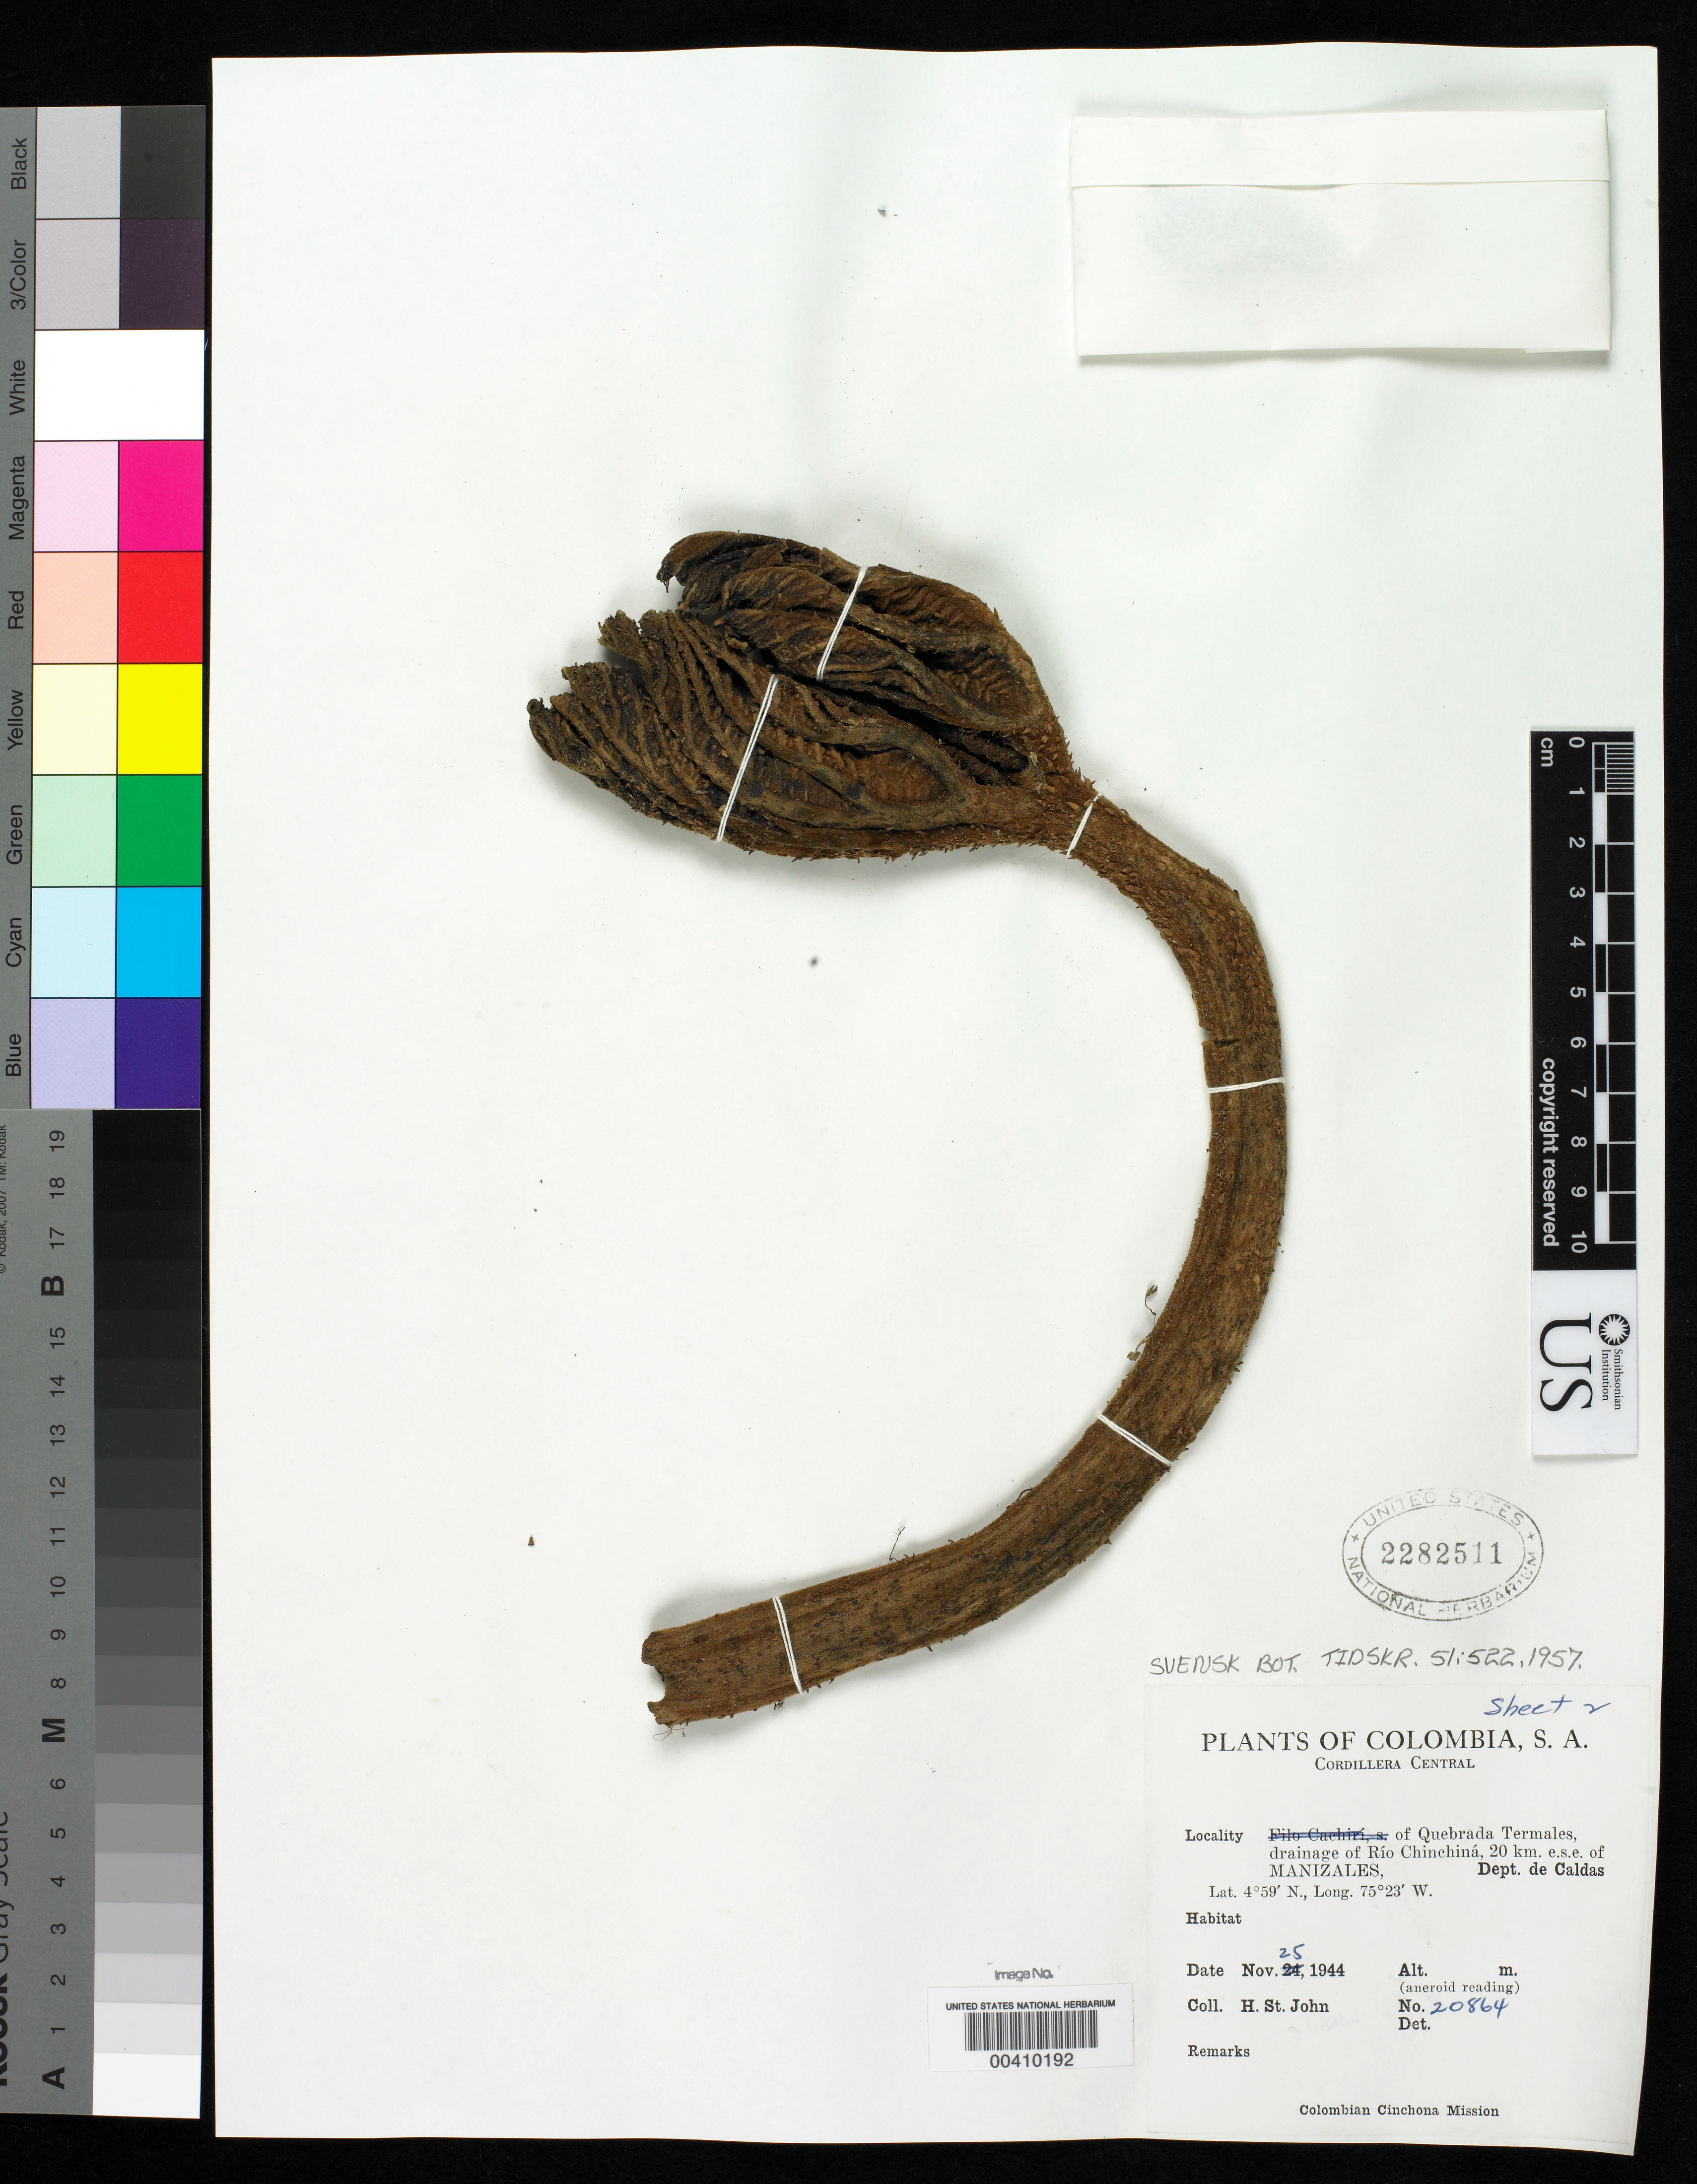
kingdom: Plantae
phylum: Tracheophyta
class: Magnoliopsida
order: Gunnerales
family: Gunneraceae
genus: Gunnera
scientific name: Gunnera magnifica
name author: H. St. John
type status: Holotype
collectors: H. St. John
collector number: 20864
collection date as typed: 25 Nov 1944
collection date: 1944-11-25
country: Colombia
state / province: Caldas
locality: Quebrada Termales, drainage of Rio Chinchina, 20 km ESE of Manizales.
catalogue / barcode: US 2282511